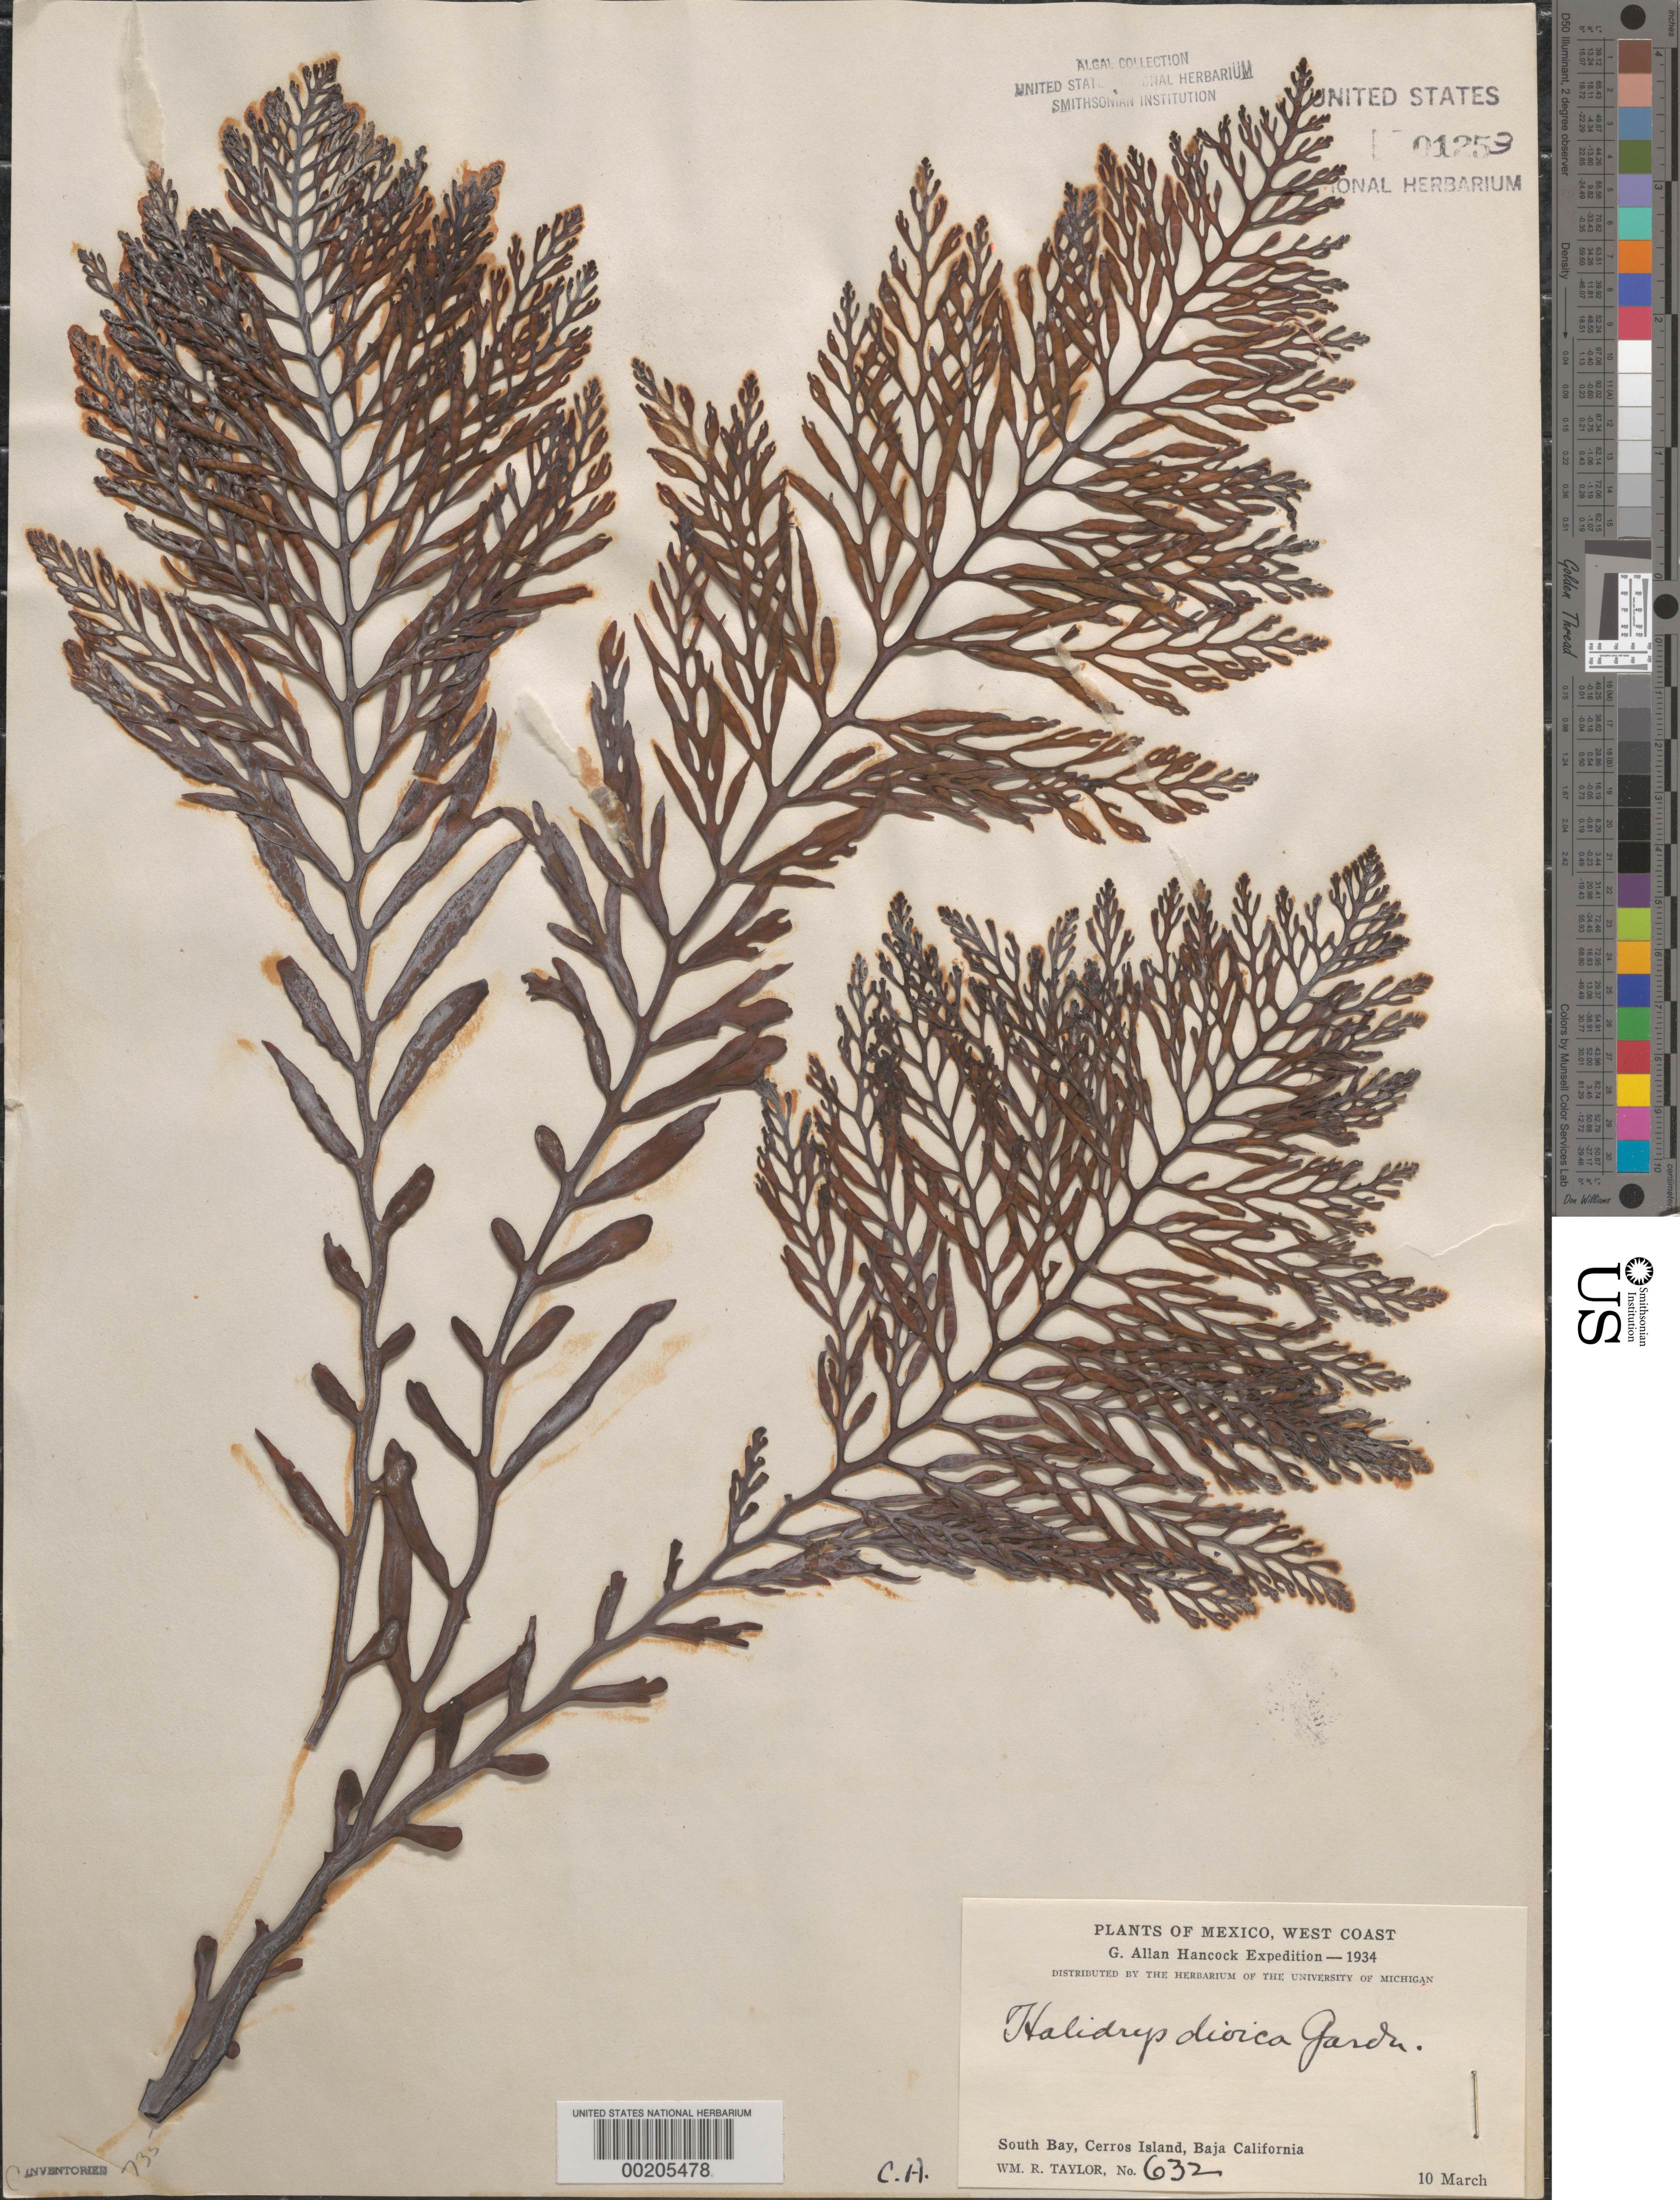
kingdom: Chromista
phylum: Ochrophyta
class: Phaeophyceae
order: Fucales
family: Sargassaceae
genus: Halidrys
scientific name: Halidrys dioica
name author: N.L. Gardner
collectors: W. R. Taylor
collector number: WRT 34-632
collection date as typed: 10 Mar 1934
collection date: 1934-03-10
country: Mexico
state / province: Baja California Norte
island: Isla Cedros (Cerros Island)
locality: South Bay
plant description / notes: G. Allan Hancock Expedition, 1934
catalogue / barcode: US 1253